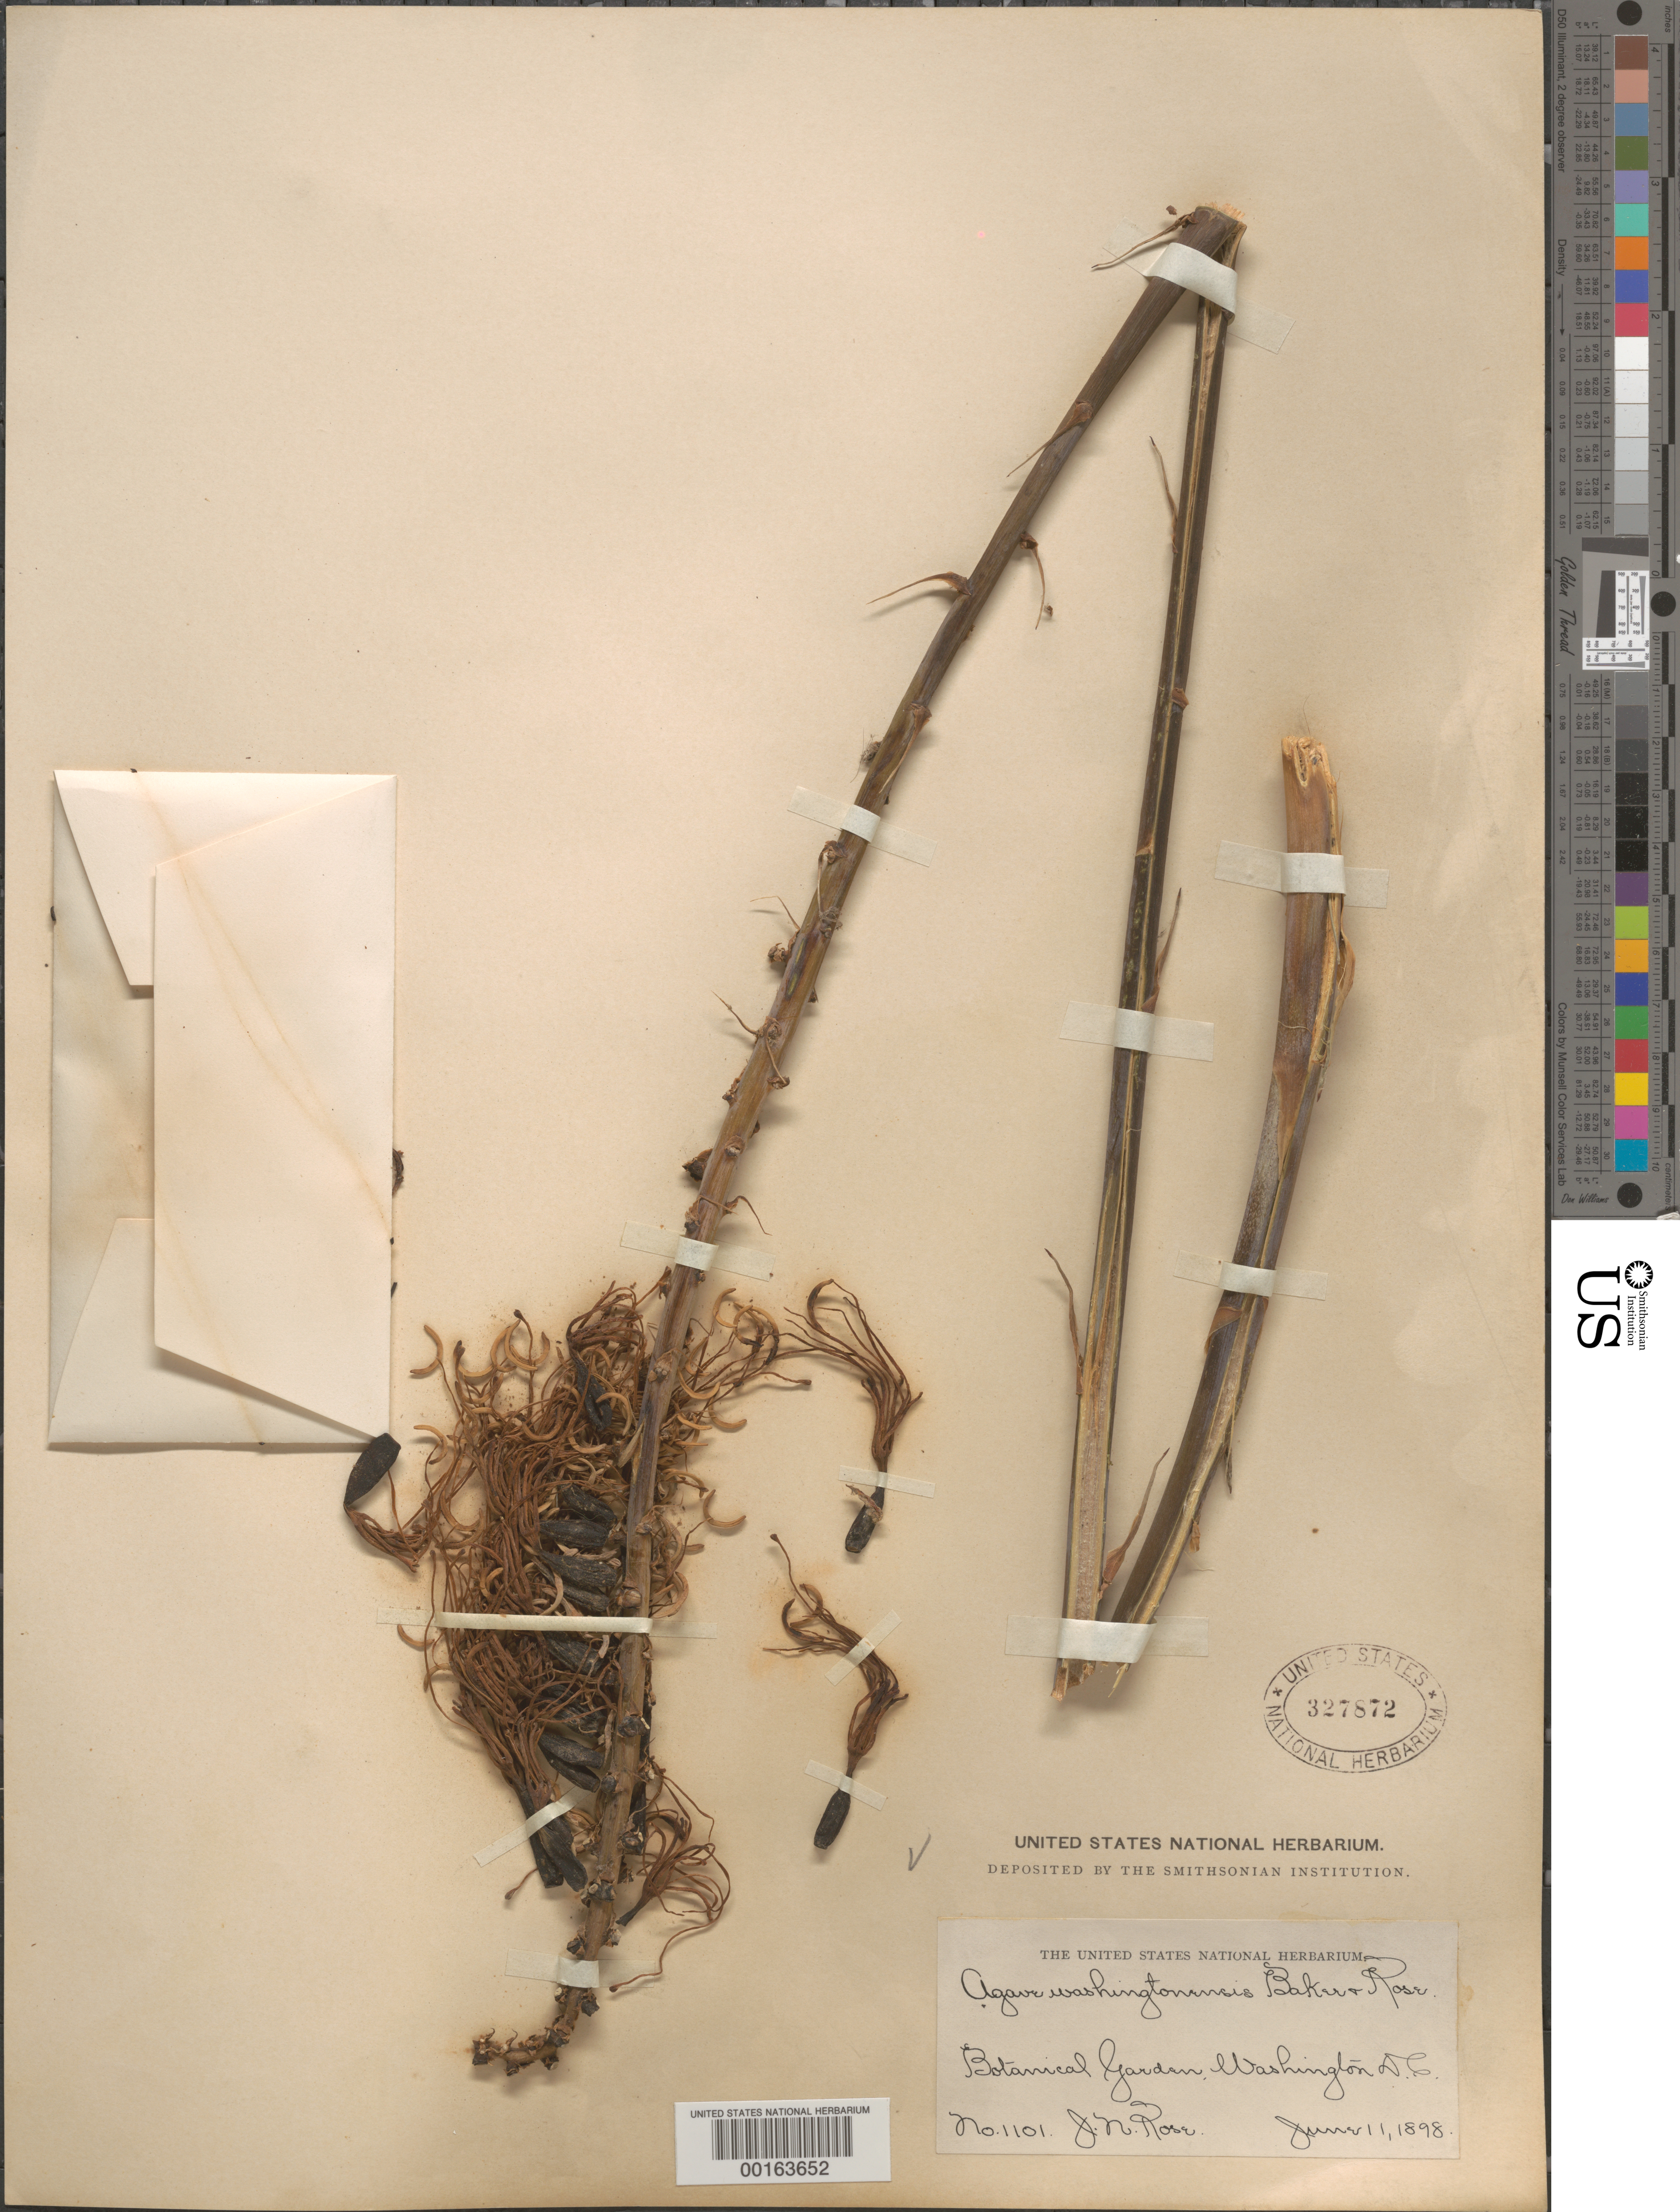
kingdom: Plantae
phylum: Tracheophyta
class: Liliopsida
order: Asparagales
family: Asparagaceae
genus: Agave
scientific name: Agave washingtonensis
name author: Baker & Rose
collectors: J. N. Rose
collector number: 1101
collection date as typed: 11 Jun 1898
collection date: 1898-06-11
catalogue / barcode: US 327872